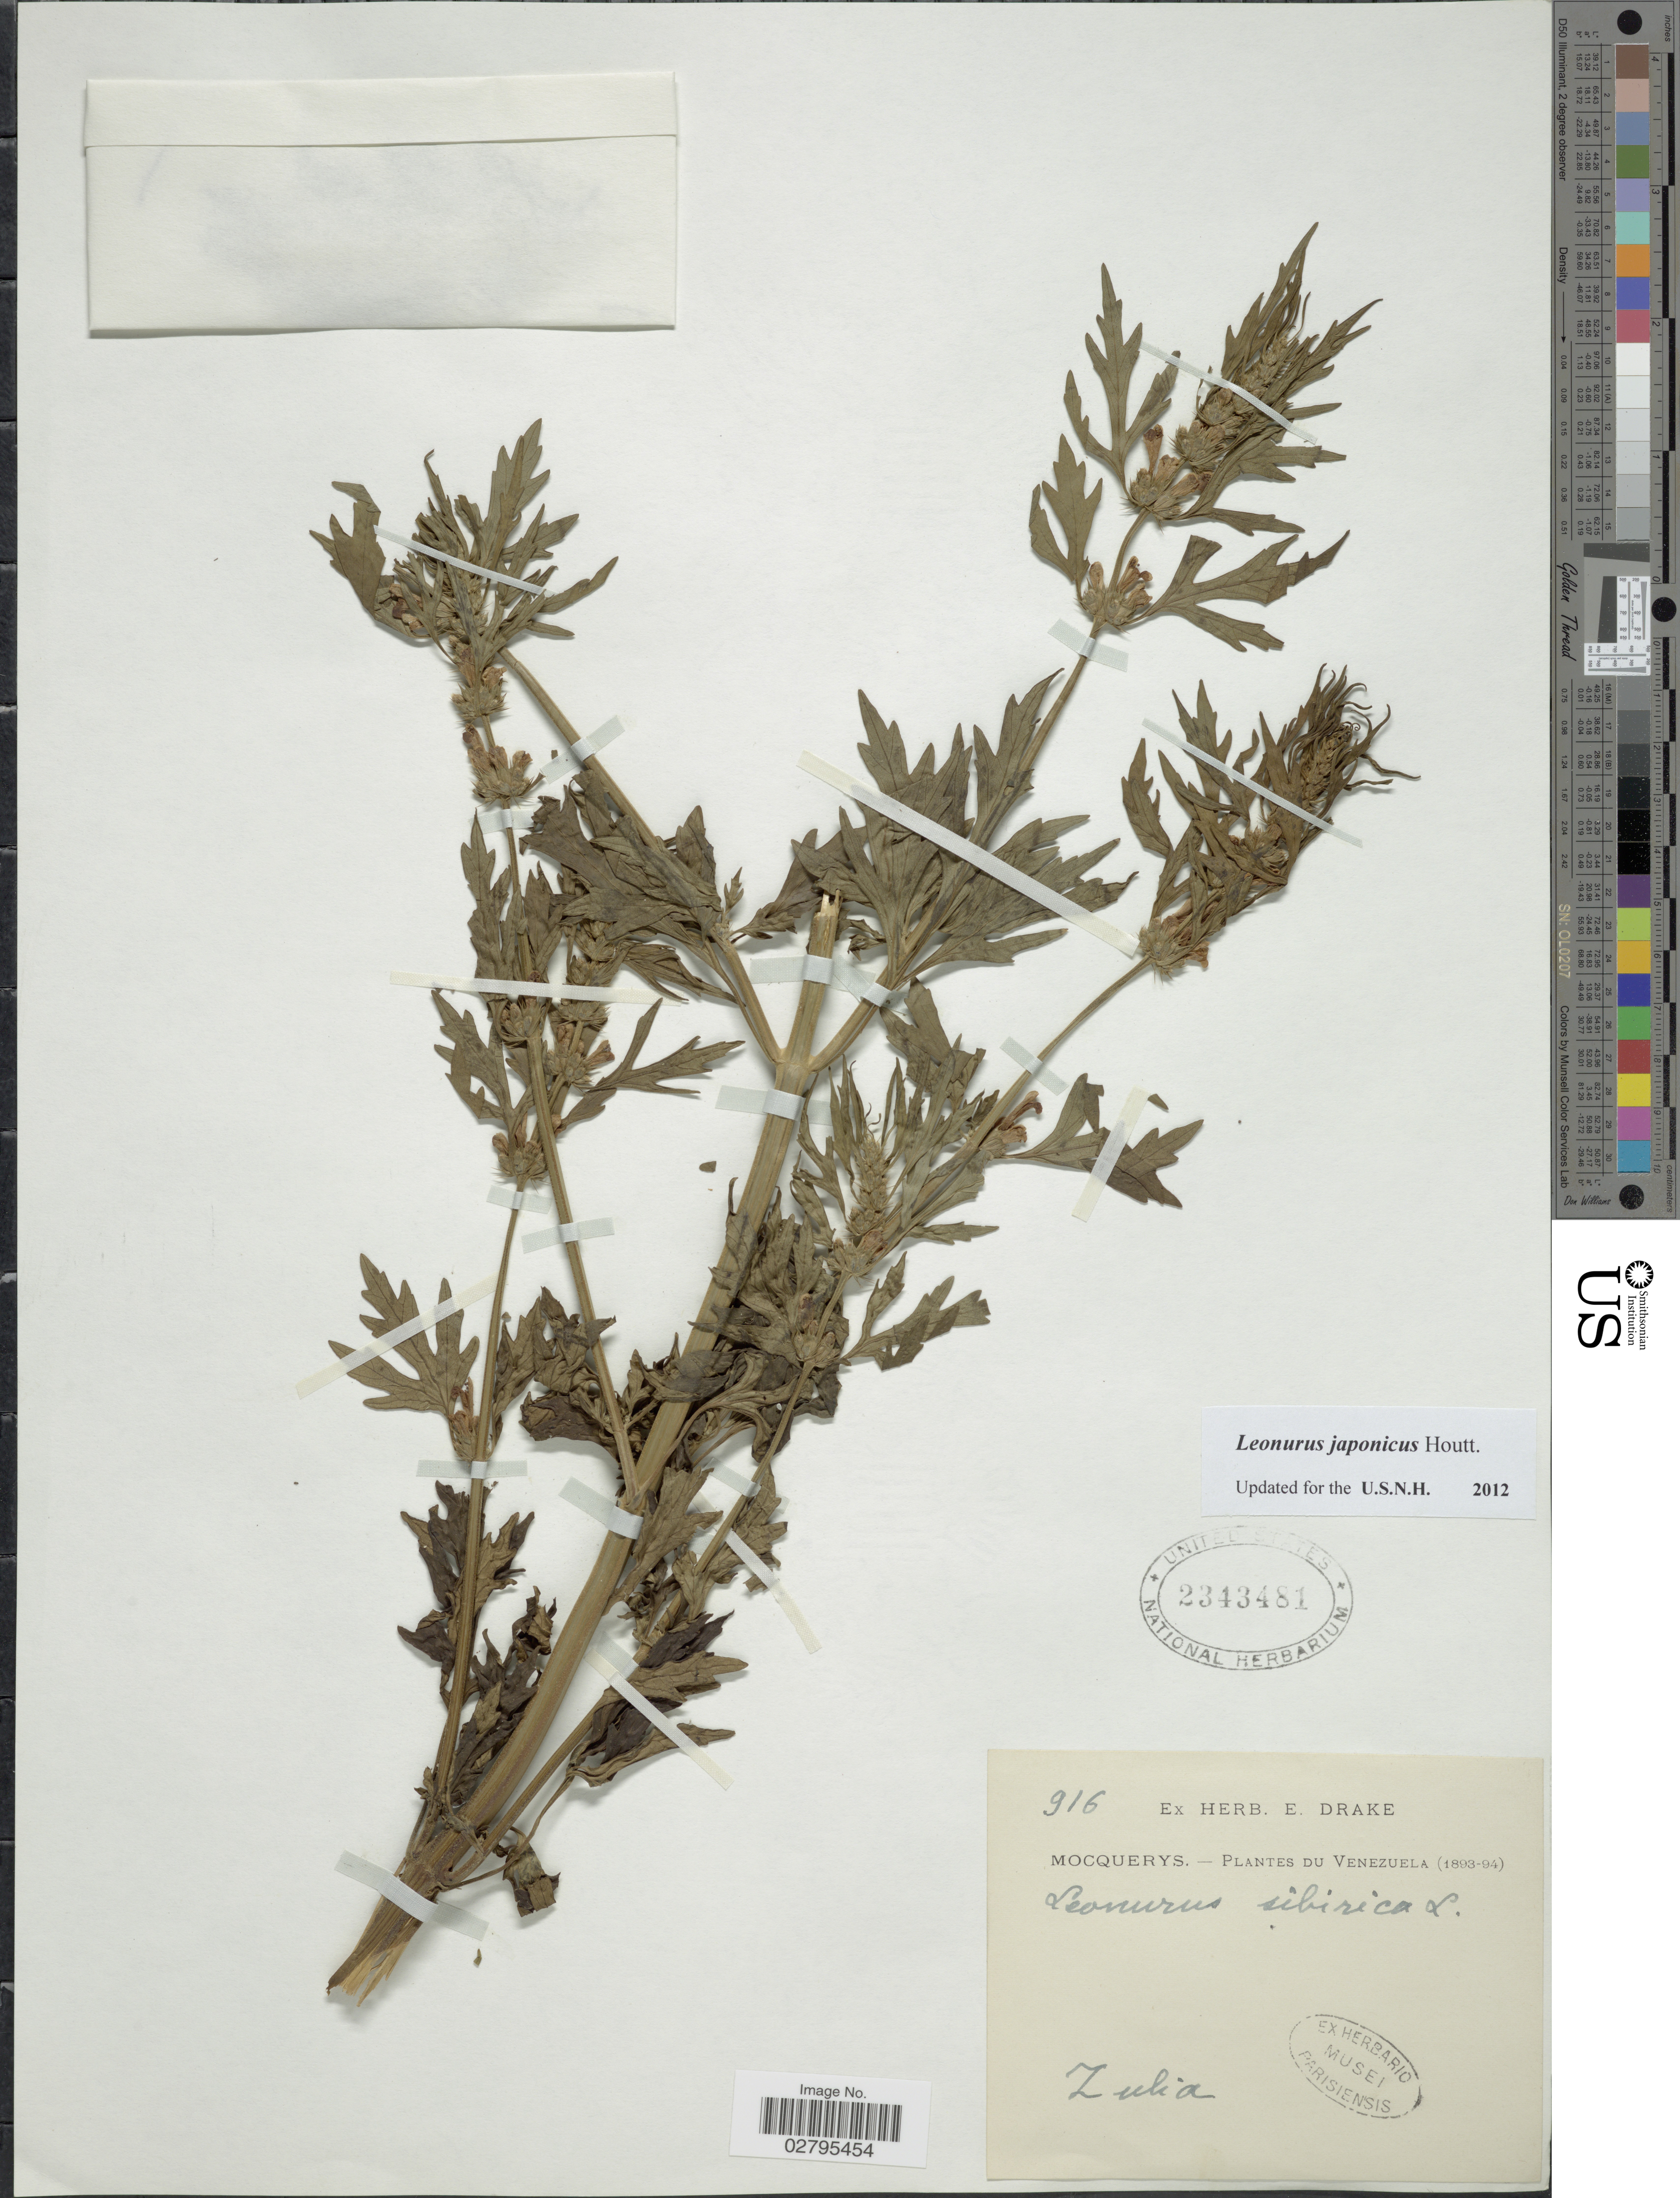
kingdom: Plantae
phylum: Tracheophyta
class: Magnoliopsida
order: Lamiales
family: Lamiaceae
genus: Leonurus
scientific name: Leonurus japonicus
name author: Houtt.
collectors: A. Mocquerys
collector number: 916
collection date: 1893/1894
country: Venezuela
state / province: Zulia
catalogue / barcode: US 2343481